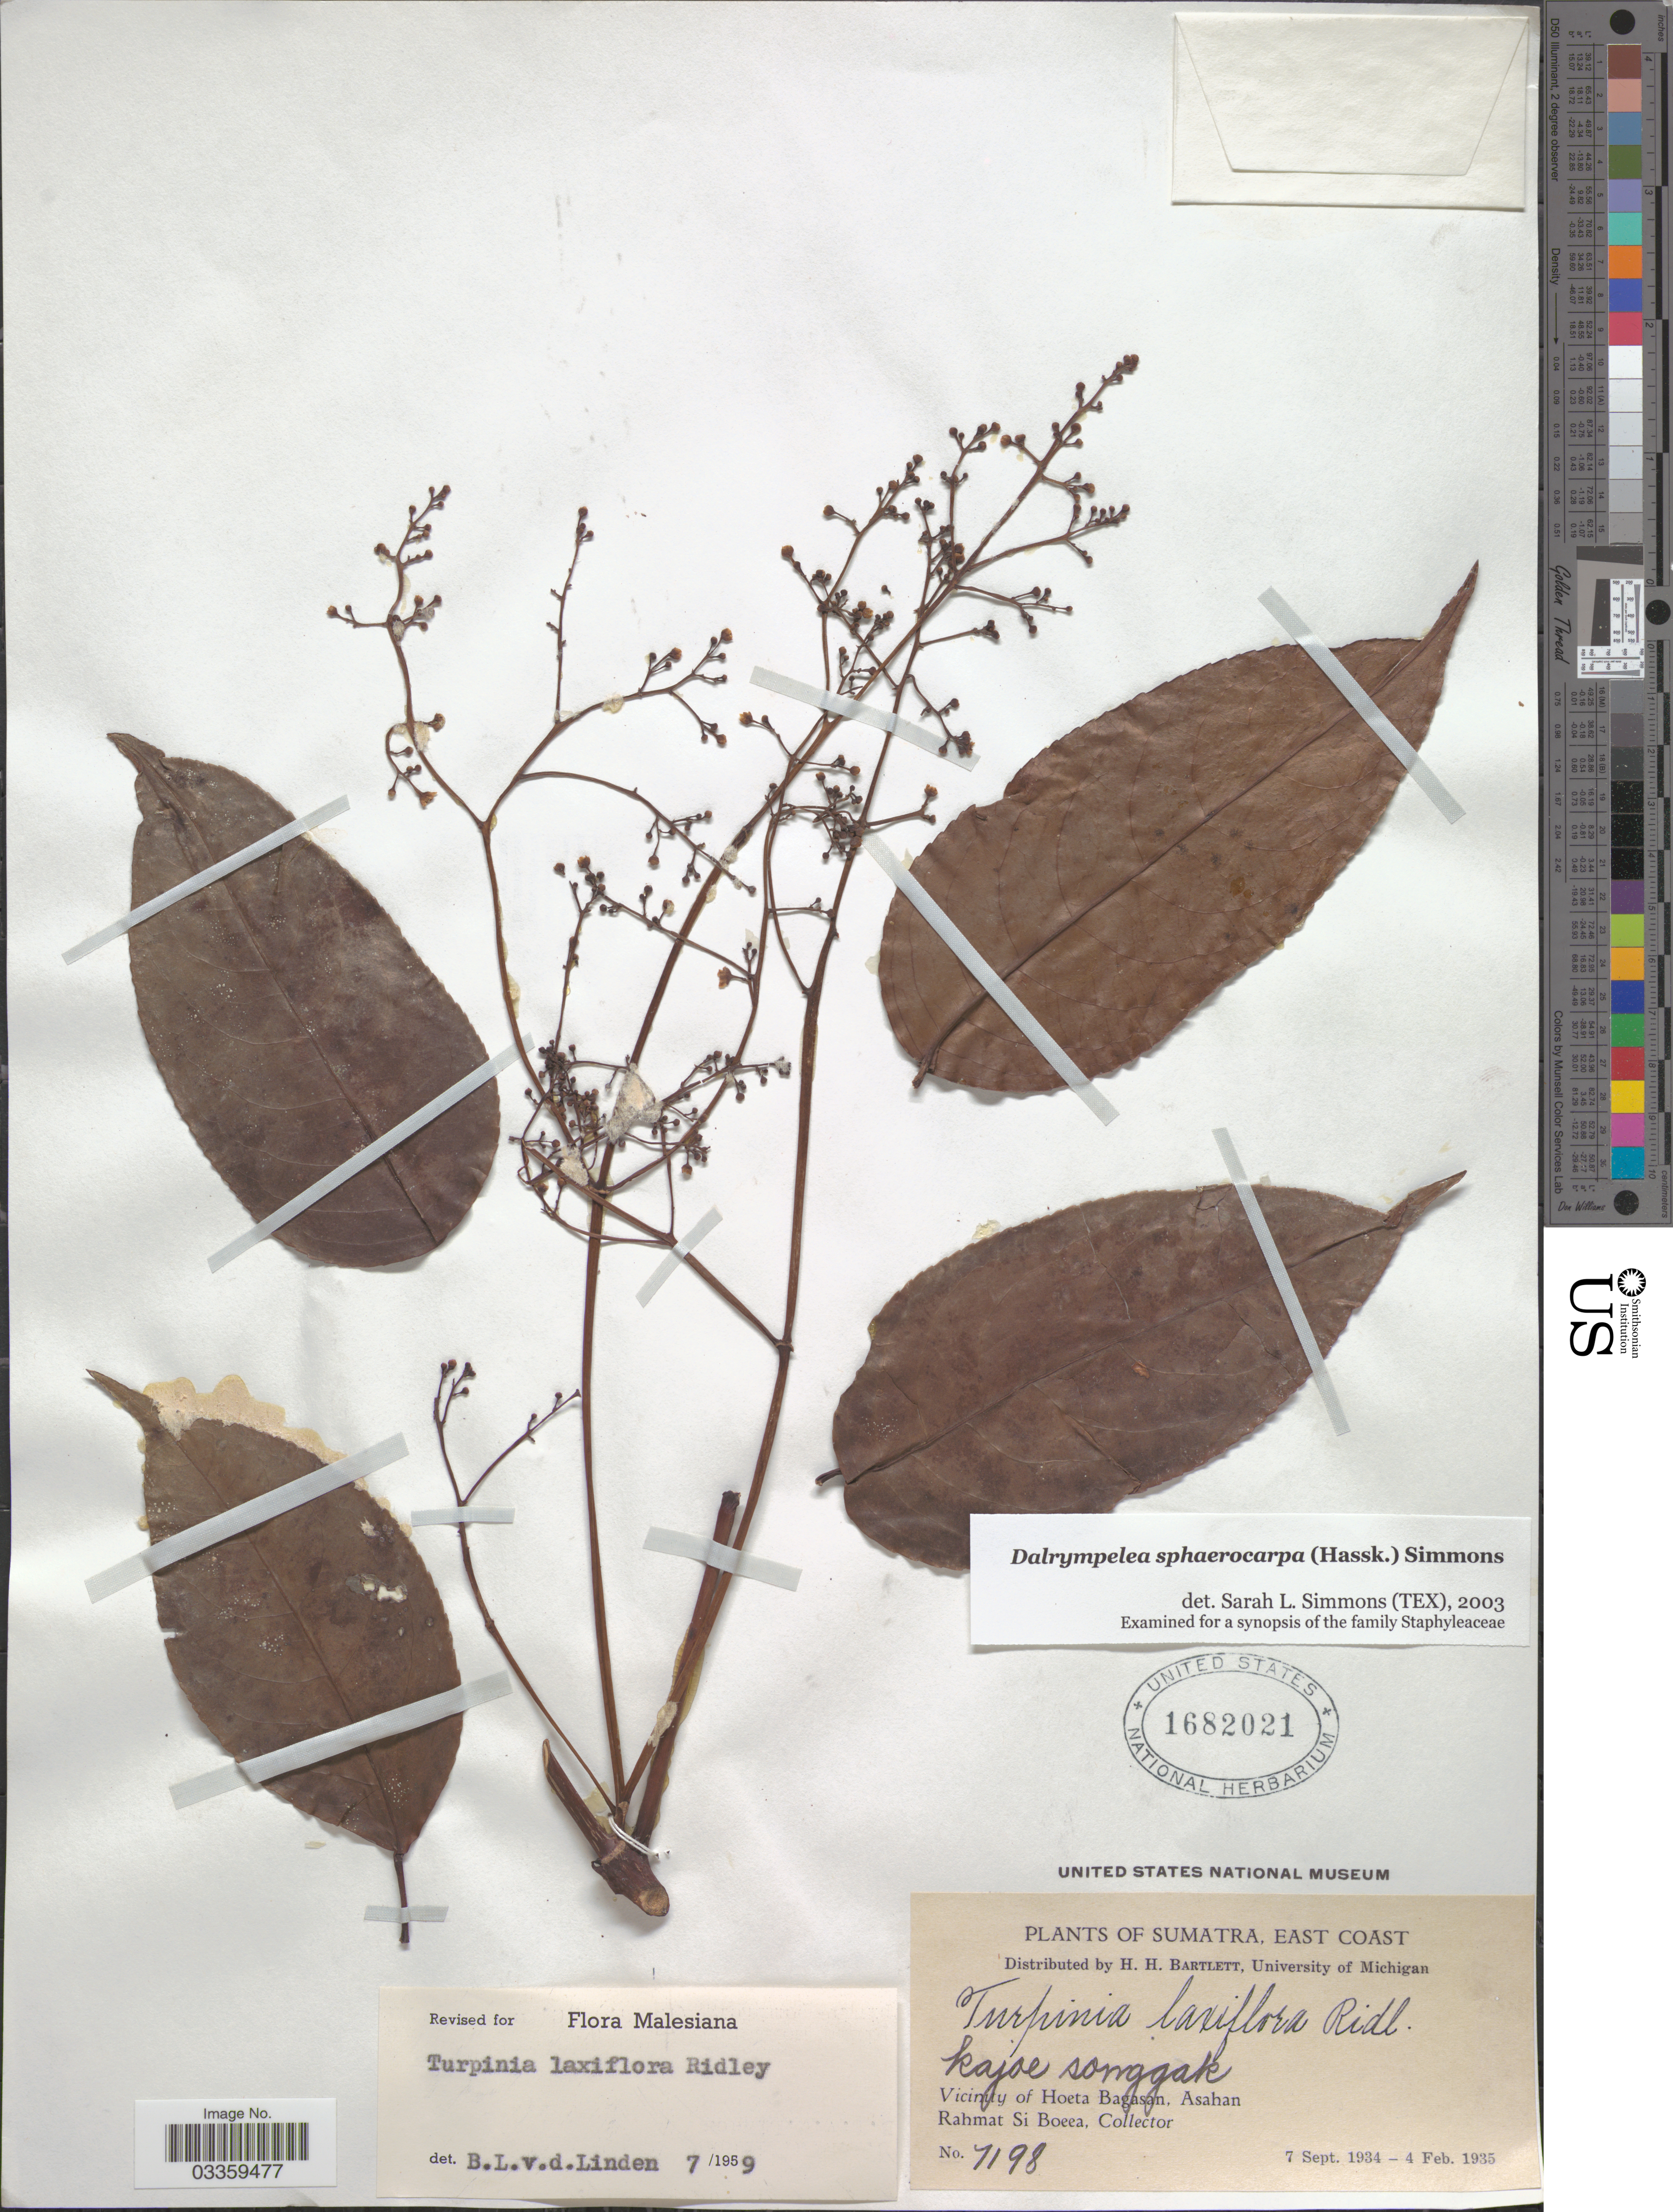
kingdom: Plantae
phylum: Tracheophyta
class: Magnoliopsida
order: Crossosomatales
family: Staphyleaceae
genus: Dalrympelea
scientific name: Dalrympelea sphaerocarpa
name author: (Hassk.) Nor-Ezzaw.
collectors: Rahmat Si Boeea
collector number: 7198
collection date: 1934-09-07/1935-02-04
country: Indonesia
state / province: Sumatra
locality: East Coast. Vicinity of Hoeta Bagasan, Asahan.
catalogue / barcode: US 1682021